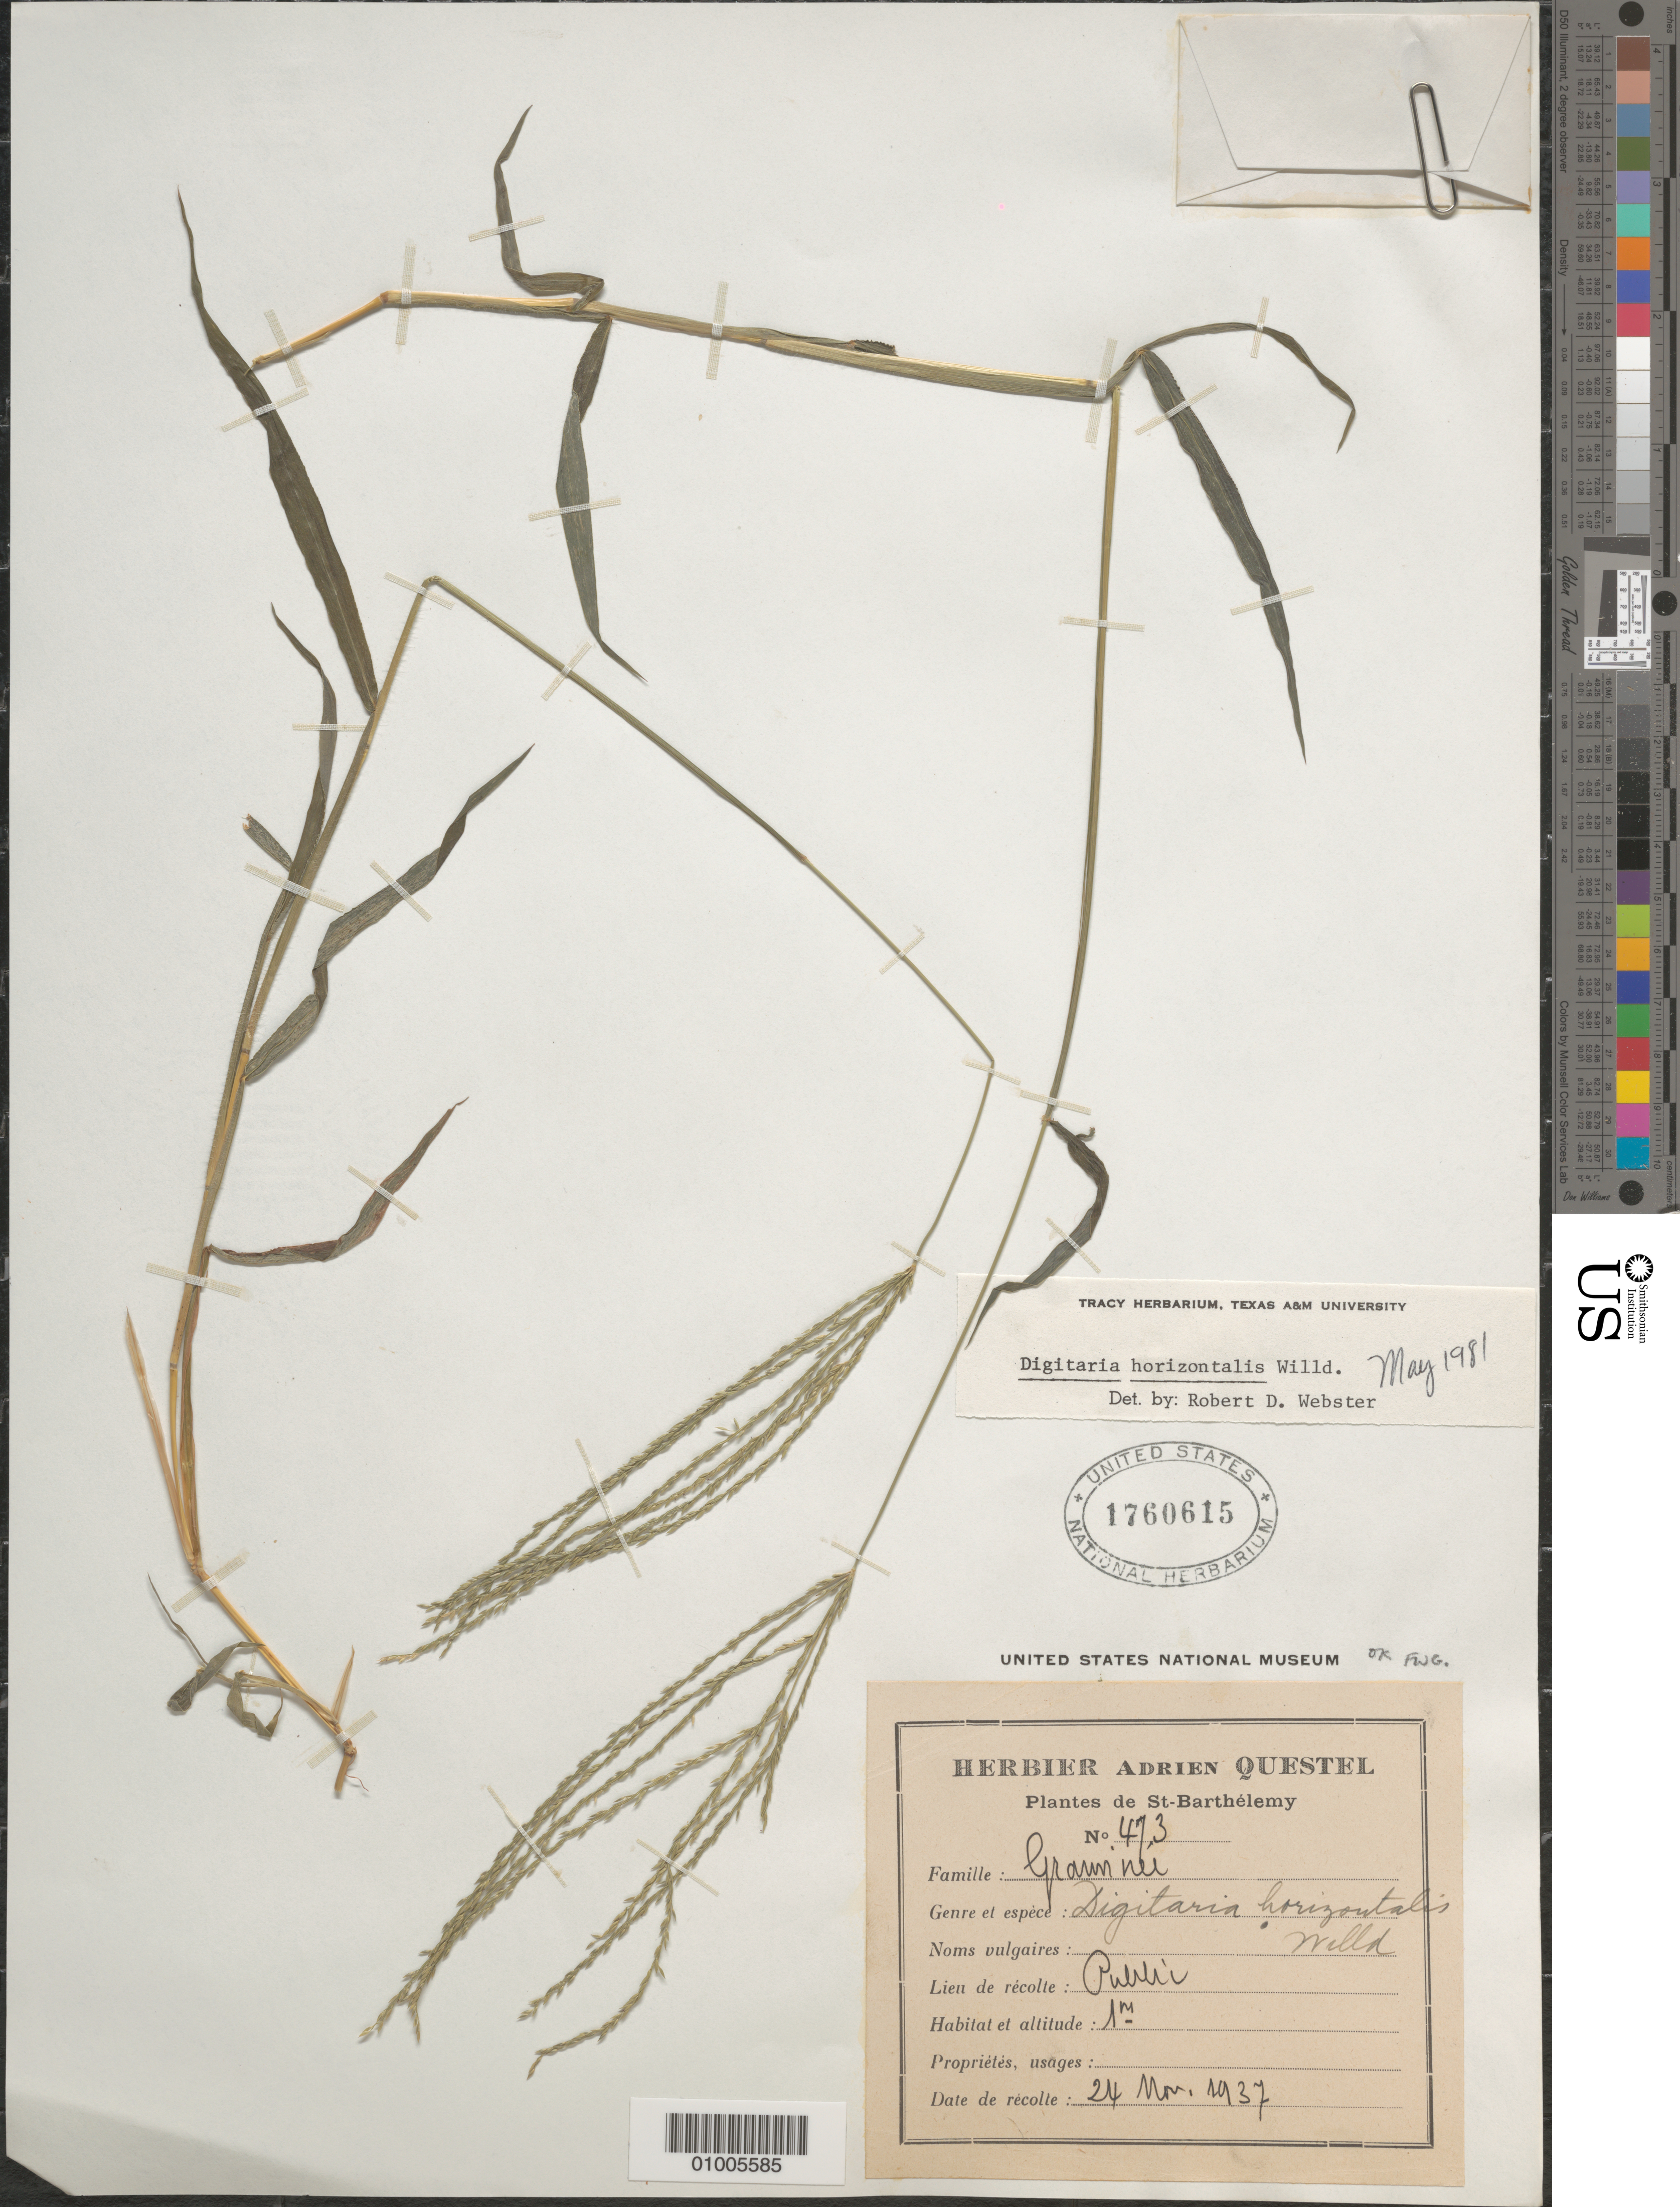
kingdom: Plantae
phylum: Tracheophyta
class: Liliopsida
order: Poales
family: Poaceae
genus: Digitaria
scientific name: Digitaria horizontalis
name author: Willd.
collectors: A. Questel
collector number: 473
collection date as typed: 24 Mar 1937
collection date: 1937-03-24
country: Saint Barthélemy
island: St. Barthélemy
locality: Public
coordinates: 0 N, 0 E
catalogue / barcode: US 1760615